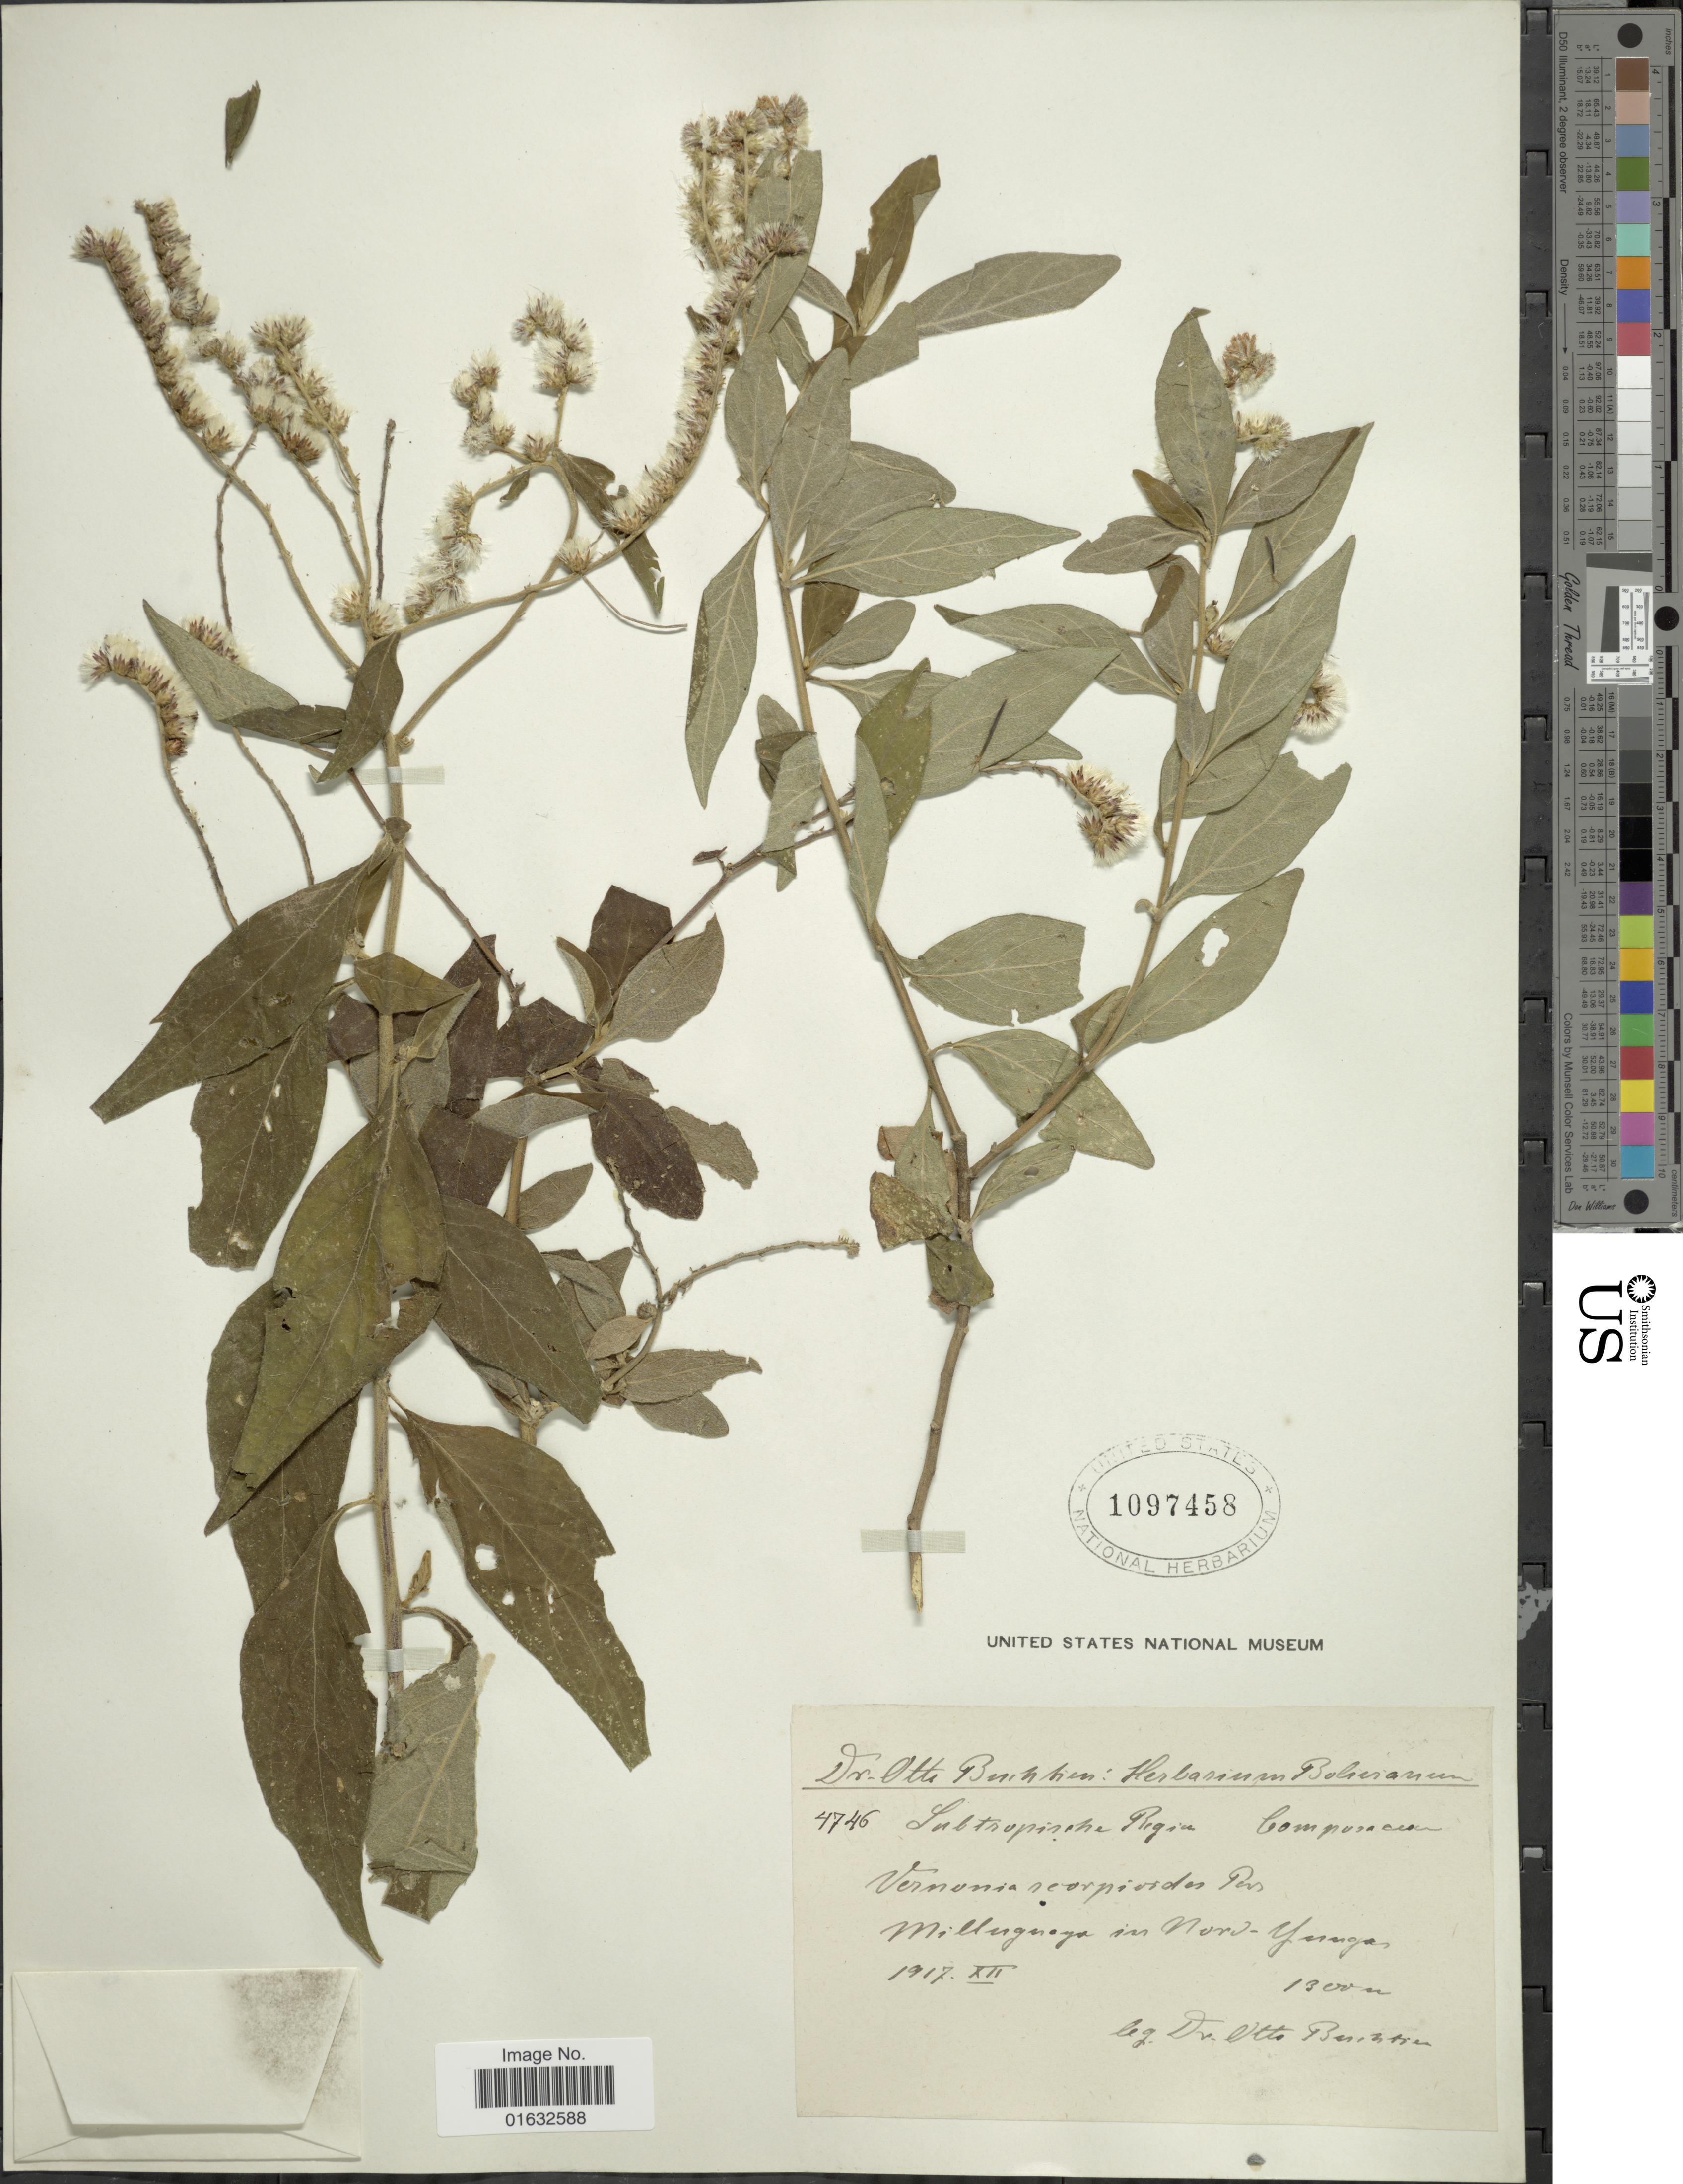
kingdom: Plantae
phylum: Tracheophyta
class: Magnoliopsida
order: Asterales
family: Asteraceae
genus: Cyrtocymura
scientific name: Cyrtocymura scorpioides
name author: (Lam.) H. Rob.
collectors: O. Buchtien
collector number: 4746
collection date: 1917-12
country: Bolivia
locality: Millungouya in Nord-yungas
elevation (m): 1300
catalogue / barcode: US 1097458